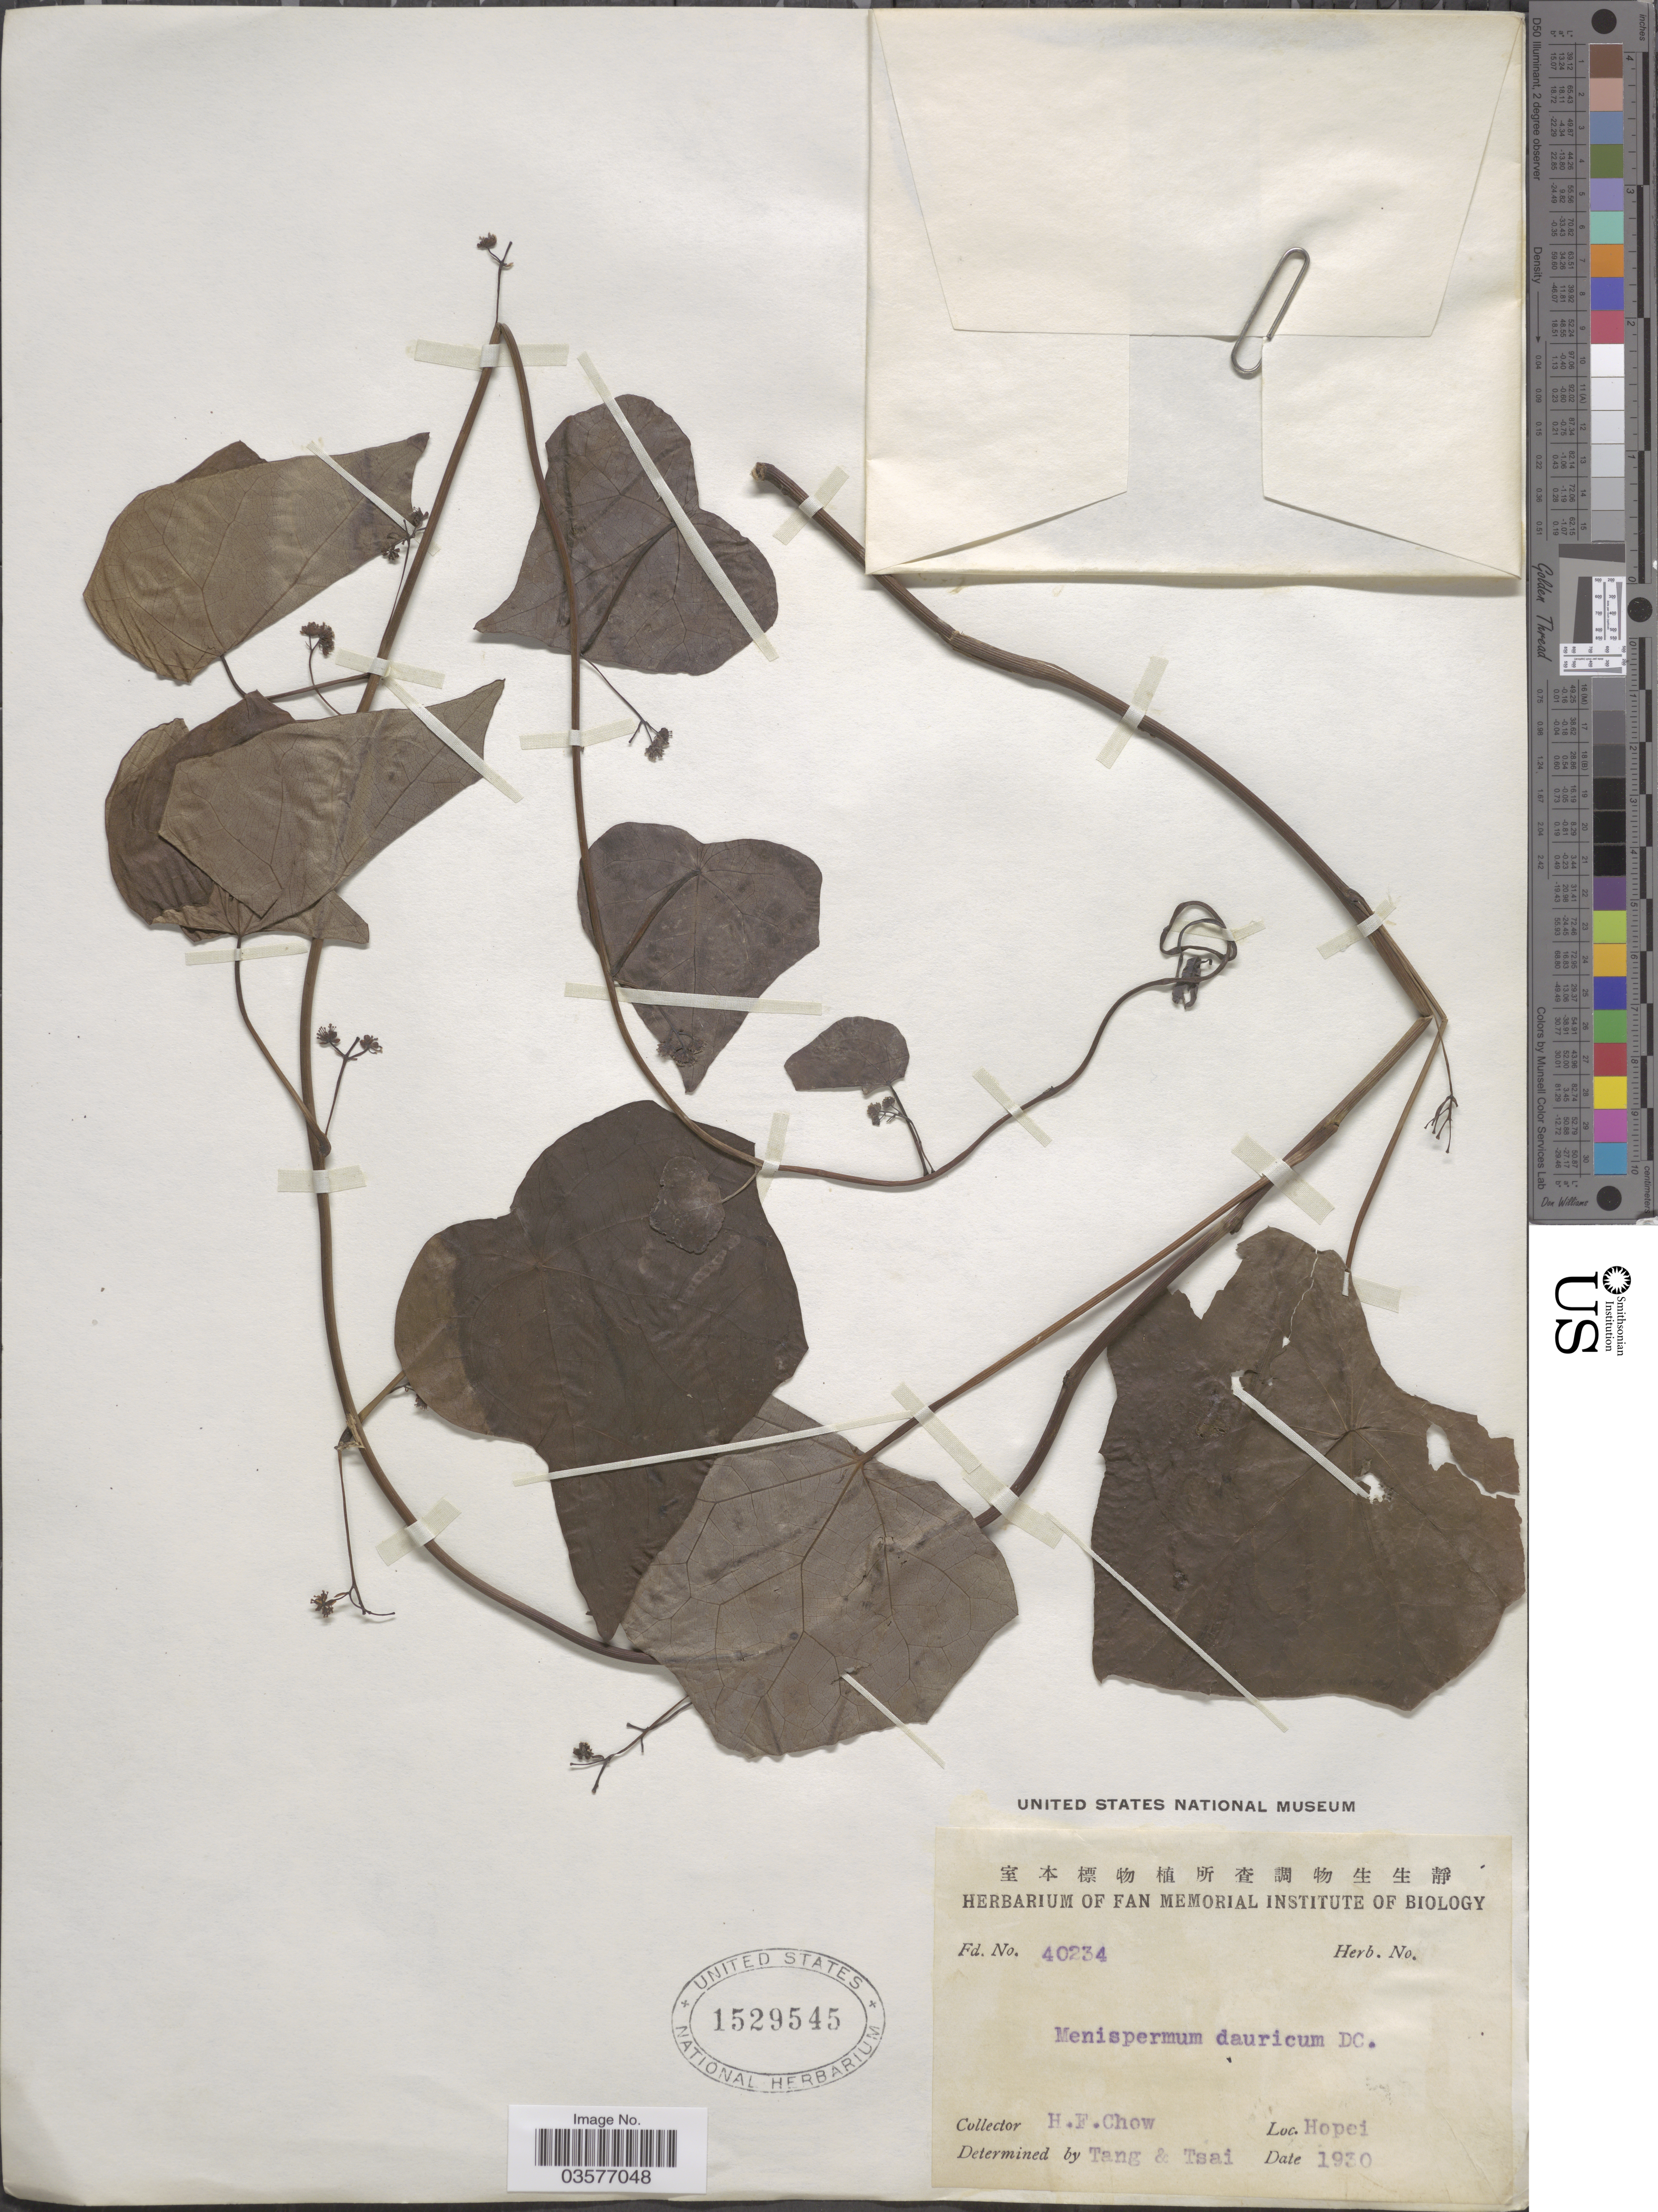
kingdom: Plantae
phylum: Tracheophyta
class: Magnoliopsida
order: Ranunculales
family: Menispermaceae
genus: Menispermum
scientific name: Menispermum dauricum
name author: DC.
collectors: H. Chow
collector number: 40234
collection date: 1930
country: China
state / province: Hebei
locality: Hopei.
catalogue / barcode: US 1529545